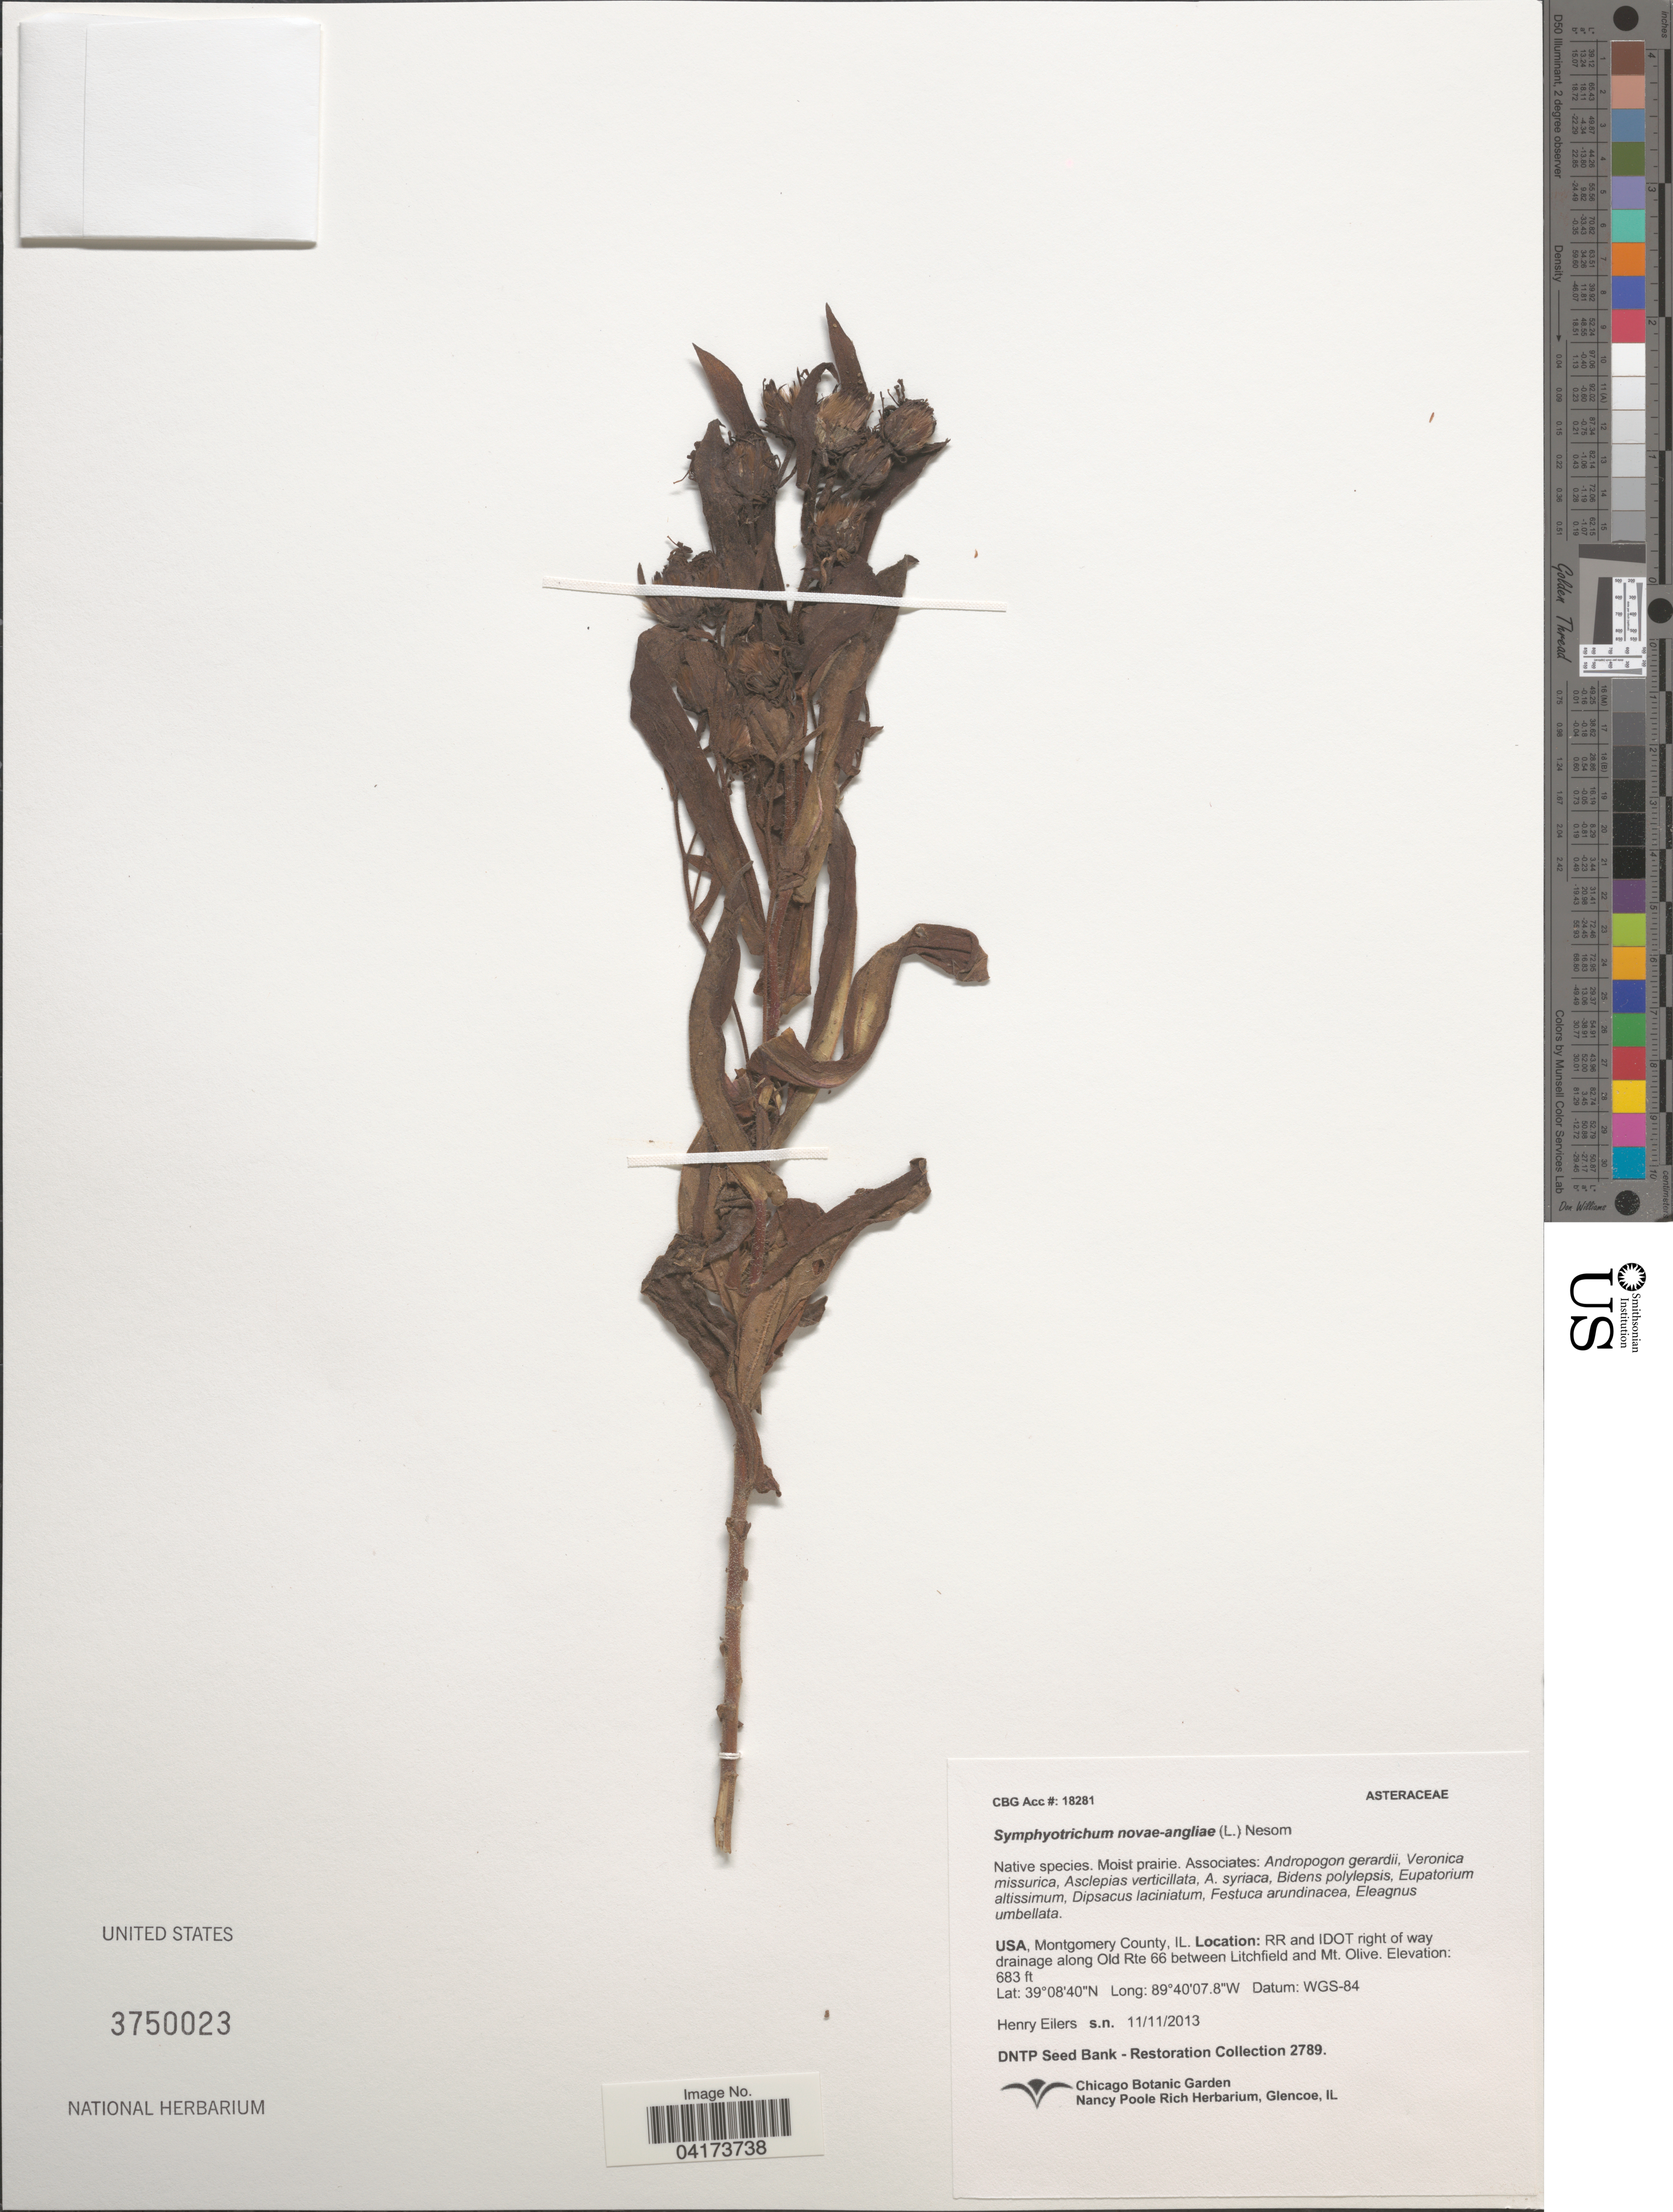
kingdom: Plantae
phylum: Tracheophyta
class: Magnoliopsida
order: Asterales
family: Asteraceae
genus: Symphyotrichum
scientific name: Symphyotrichum novae-angliae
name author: (L.) G.L. Nesom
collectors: H. Eilers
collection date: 2013-11-11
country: United States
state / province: Illinois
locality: Montgomery County. RR and IDOT right of way drainage along Old Rte 66 between Litchfield and Mt. Olive.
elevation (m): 208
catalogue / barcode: US 3750023